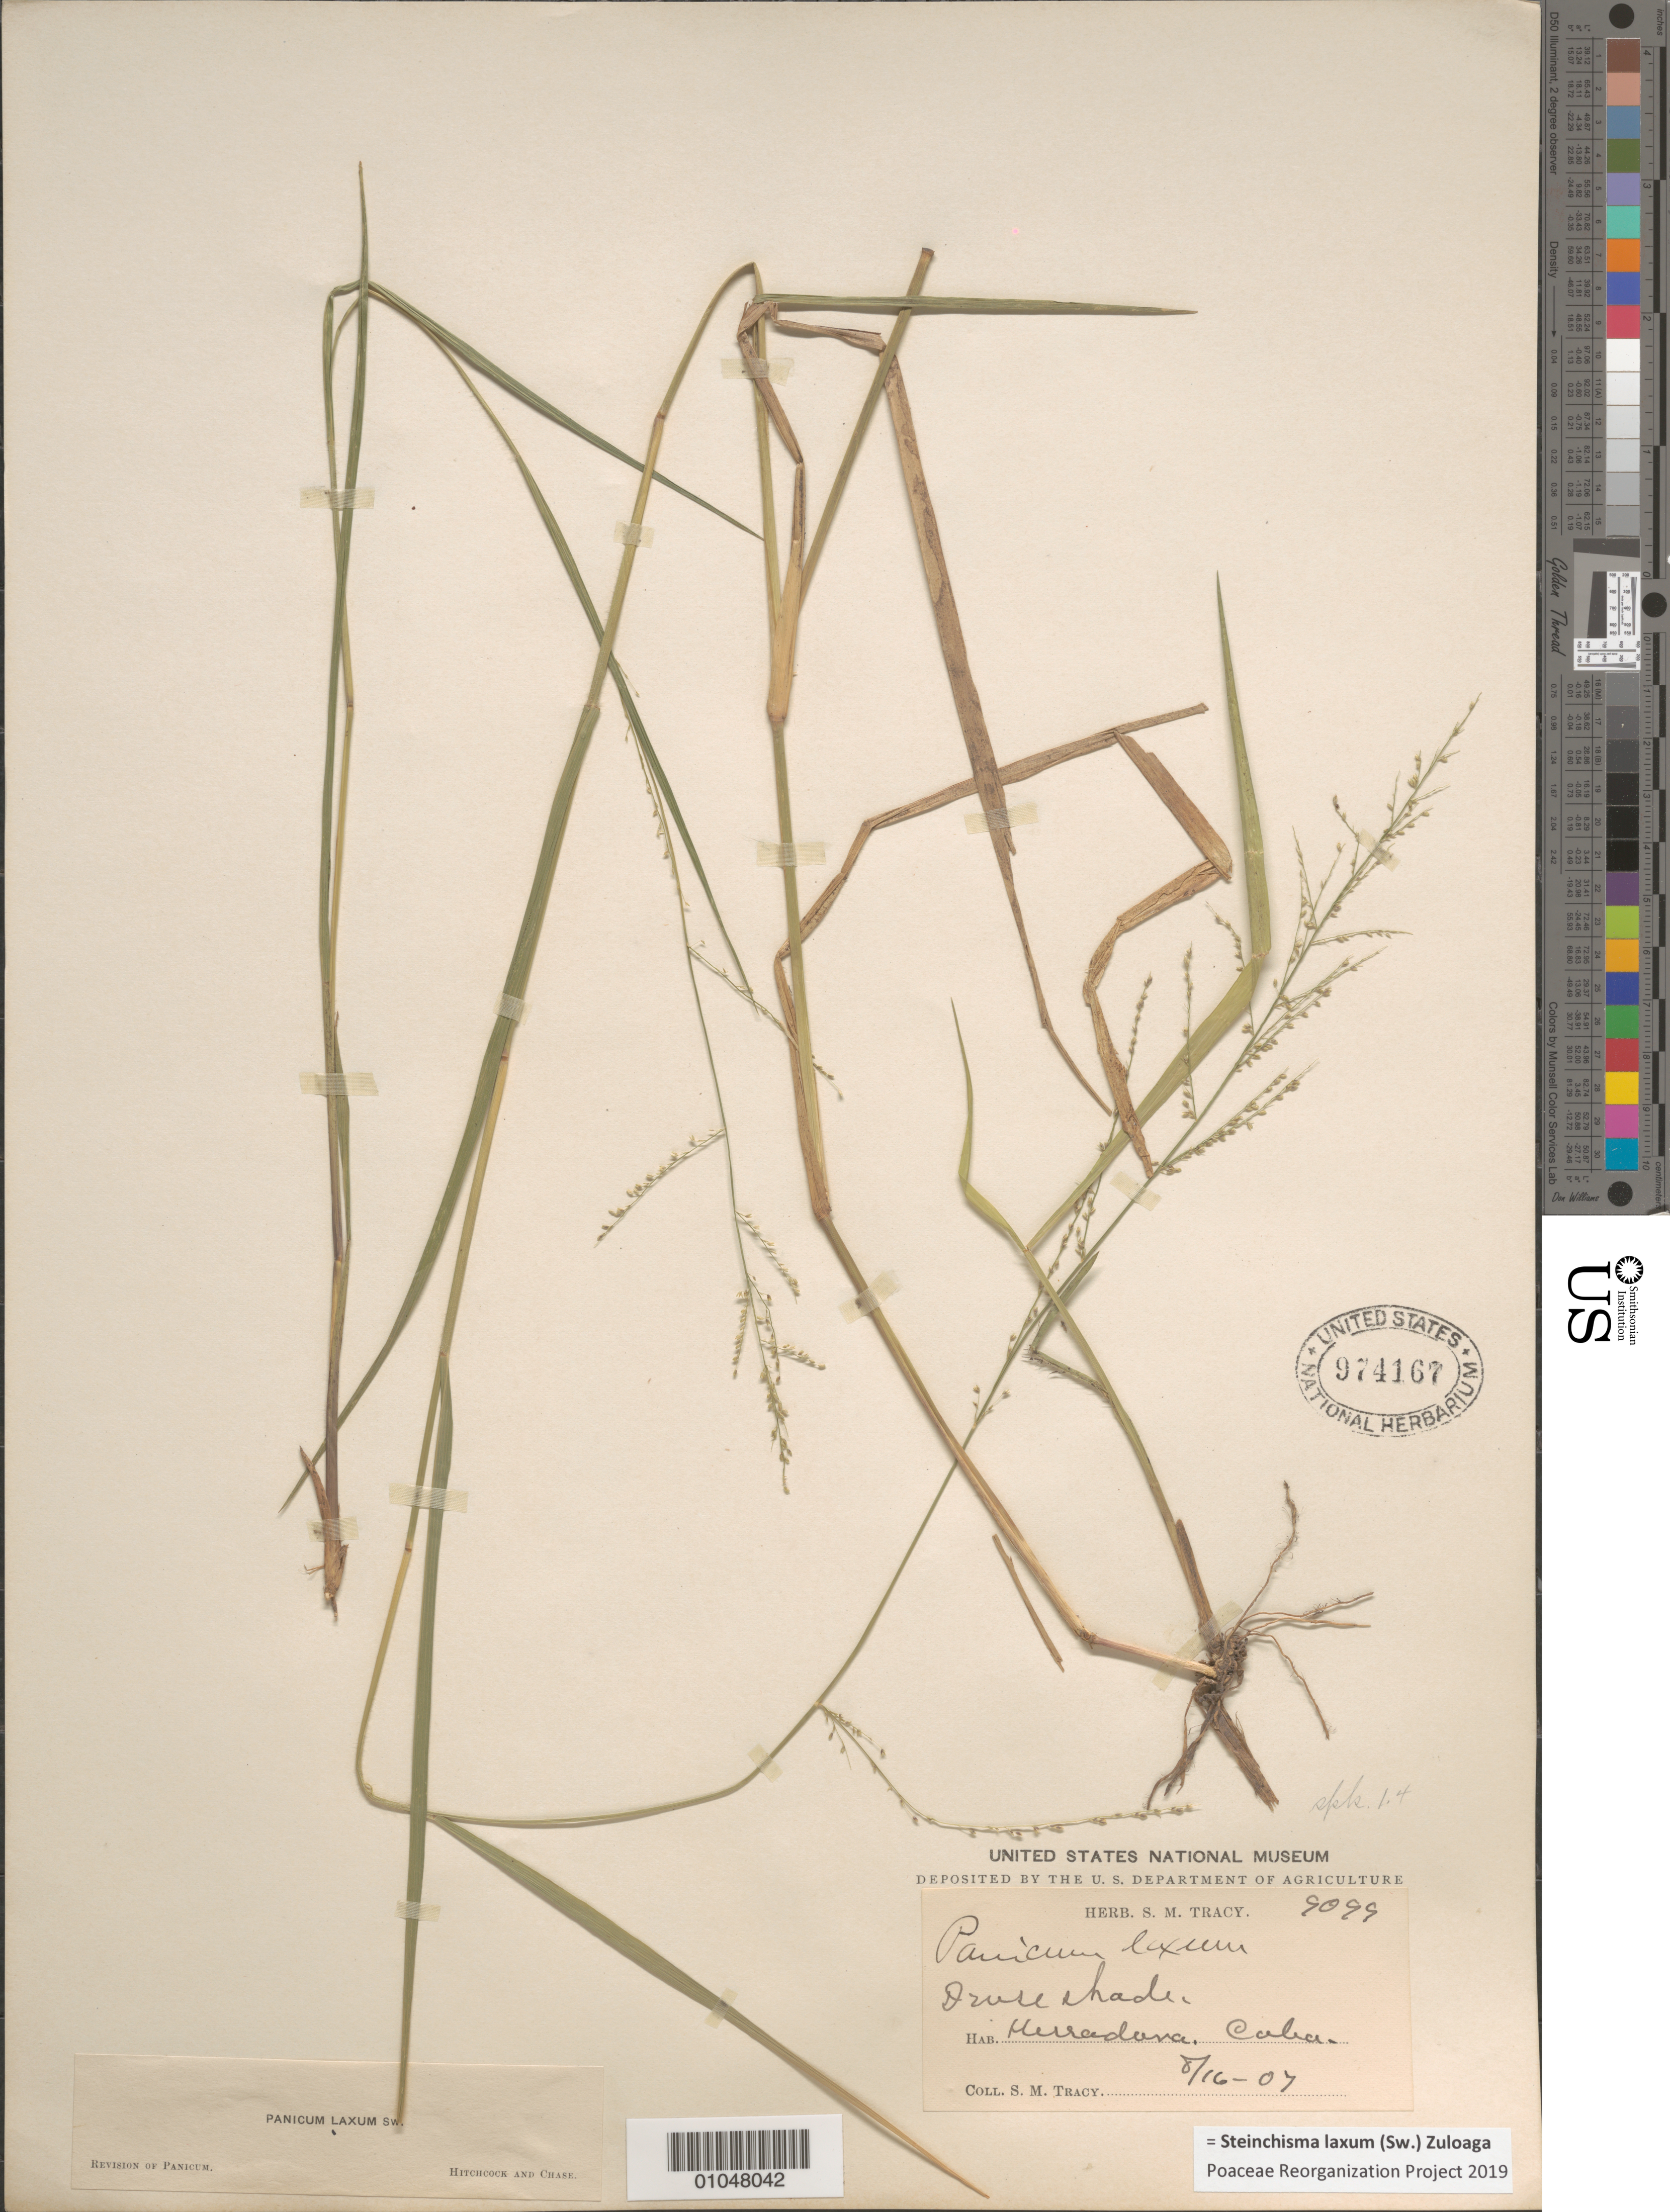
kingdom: Plantae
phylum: Tracheophyta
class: Liliopsida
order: Poales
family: Poaceae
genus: Panicum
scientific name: Panicum laxum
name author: Sw.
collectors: S. M. Tracy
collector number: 9099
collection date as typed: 16 Aug 1907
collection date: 1907-08-16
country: Cuba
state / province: Ciego de Ávila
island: Cuba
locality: Herradura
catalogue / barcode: US 974167